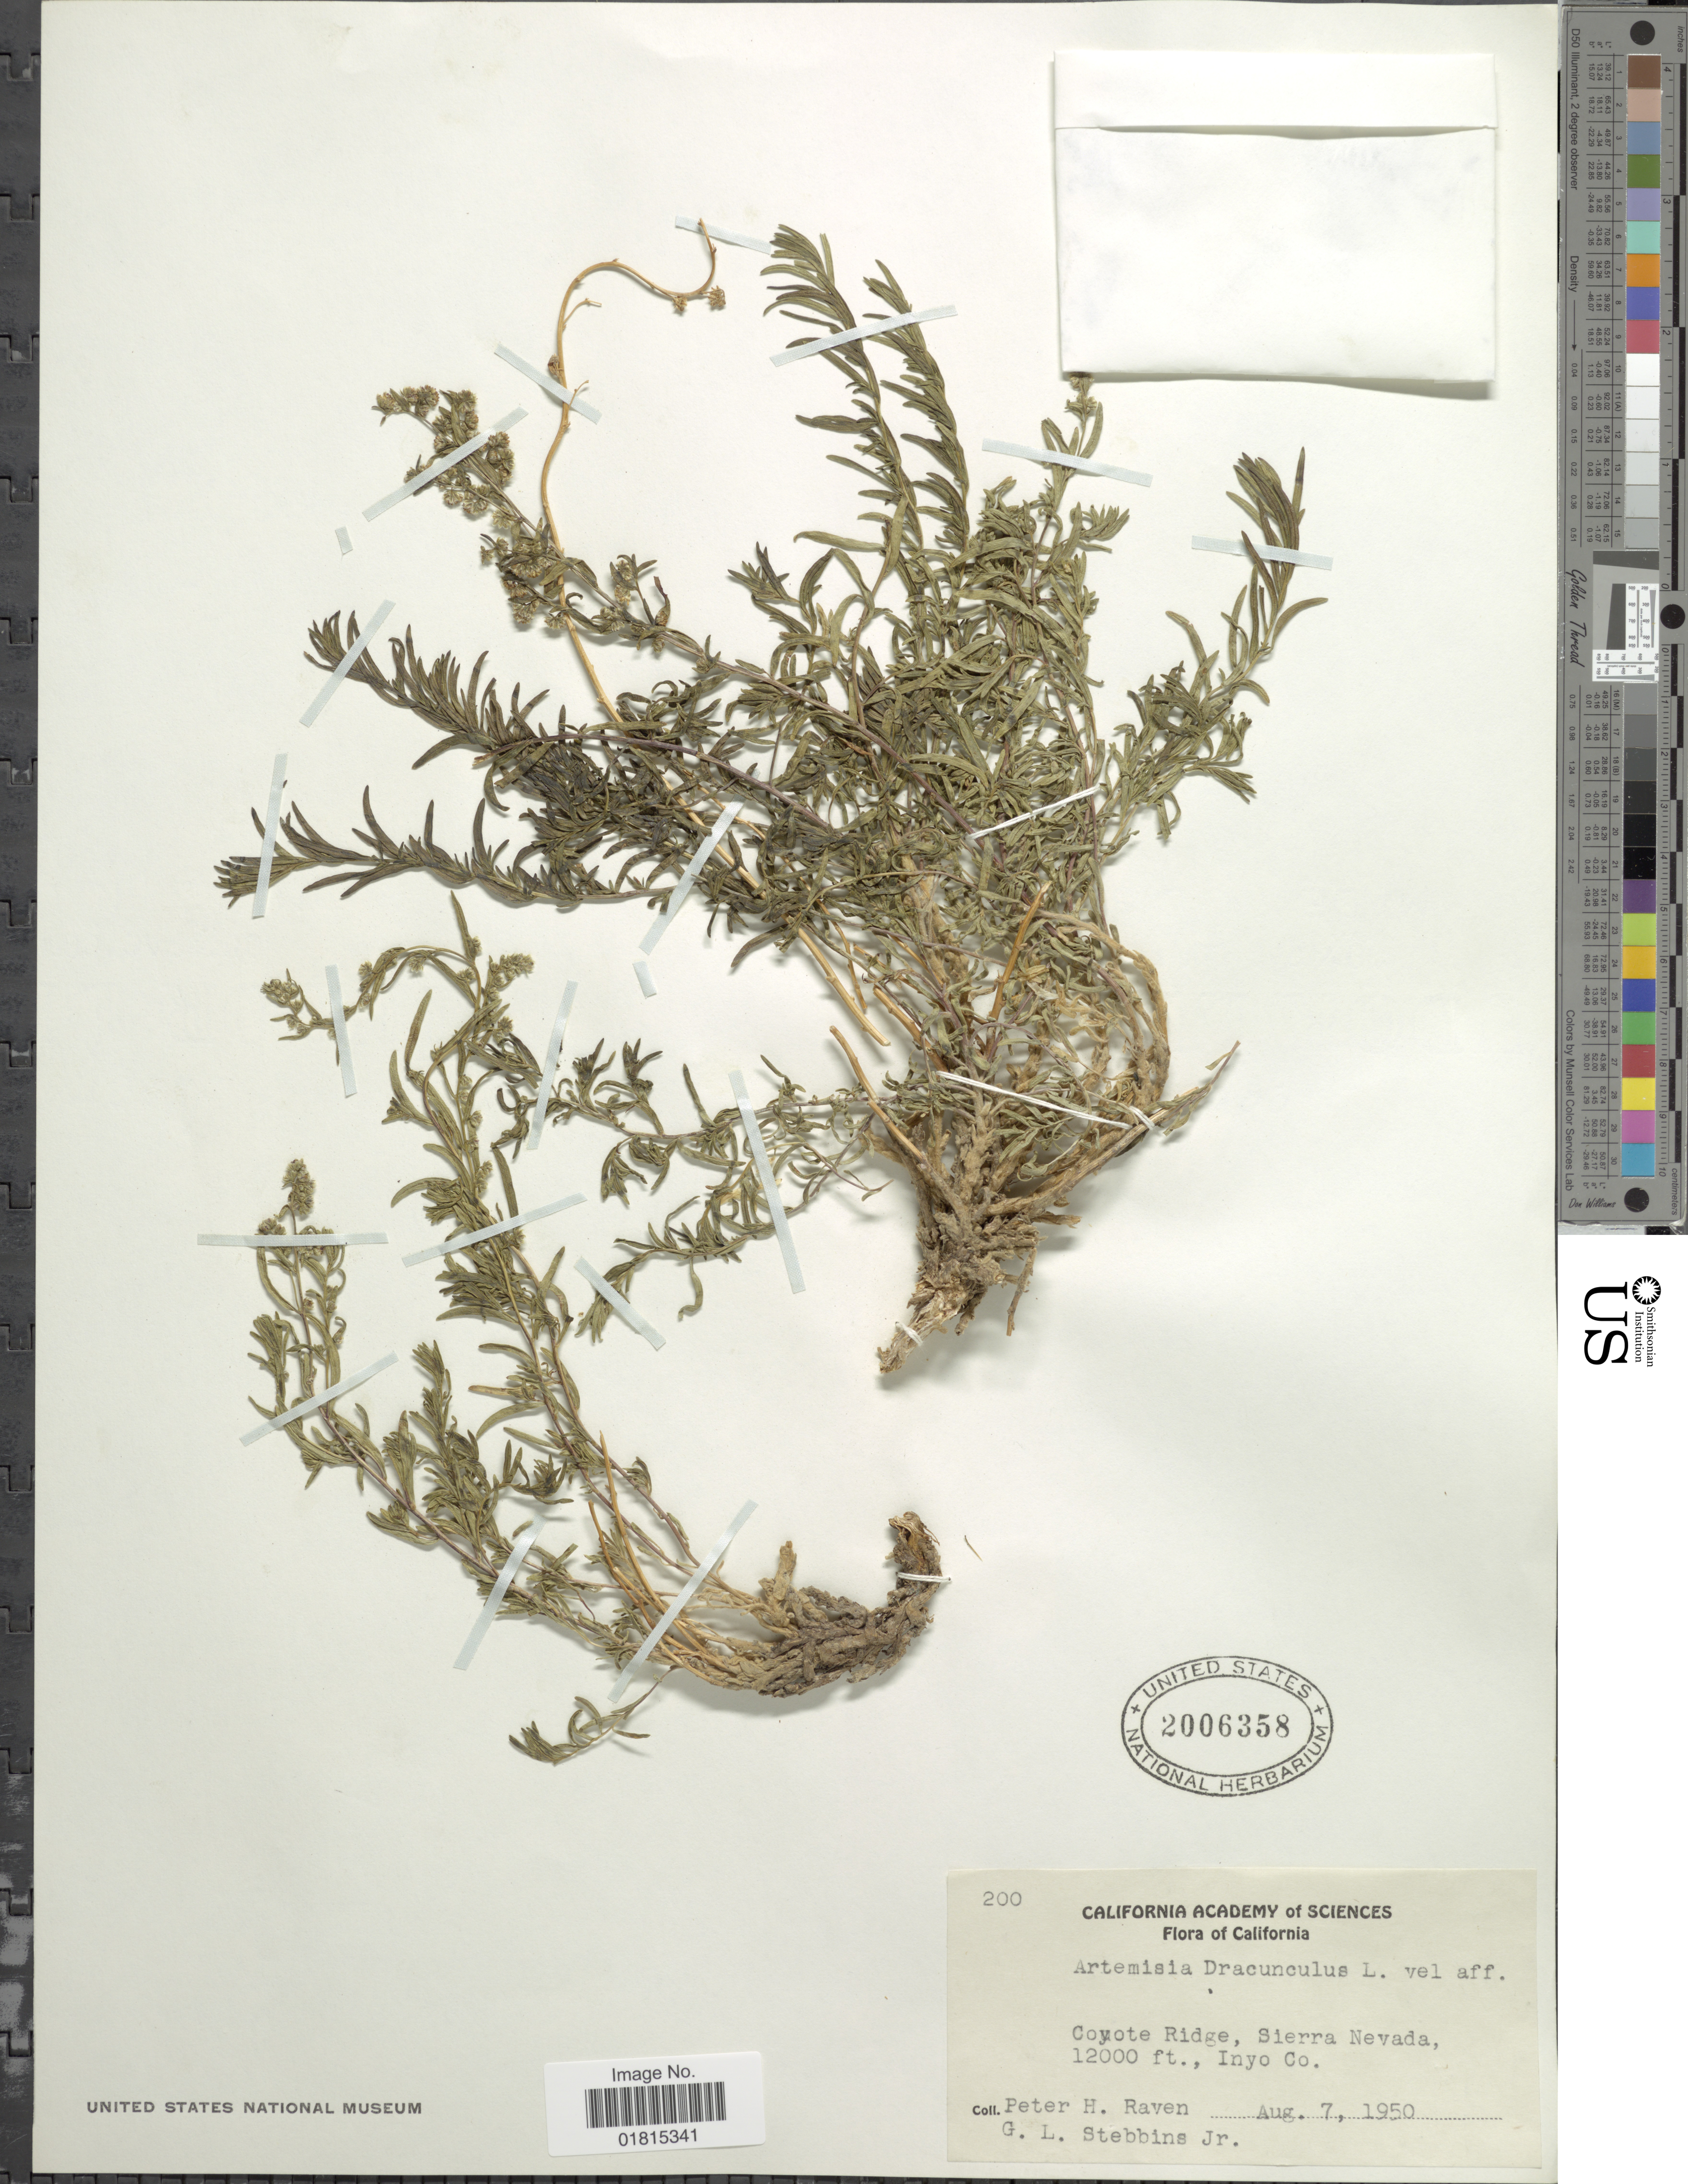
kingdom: Plantae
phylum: Tracheophyta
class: Magnoliopsida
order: Asterales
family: Asteraceae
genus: Artemisia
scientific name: Artemisia dracunculoides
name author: Pursh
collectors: P. Raven & G. L. Stebbins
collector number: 200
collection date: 1950-08-07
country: United States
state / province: California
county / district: Inyo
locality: Coyote Ridge, Sierra Nevada, Inyo Co.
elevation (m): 3658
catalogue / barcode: US 2006358